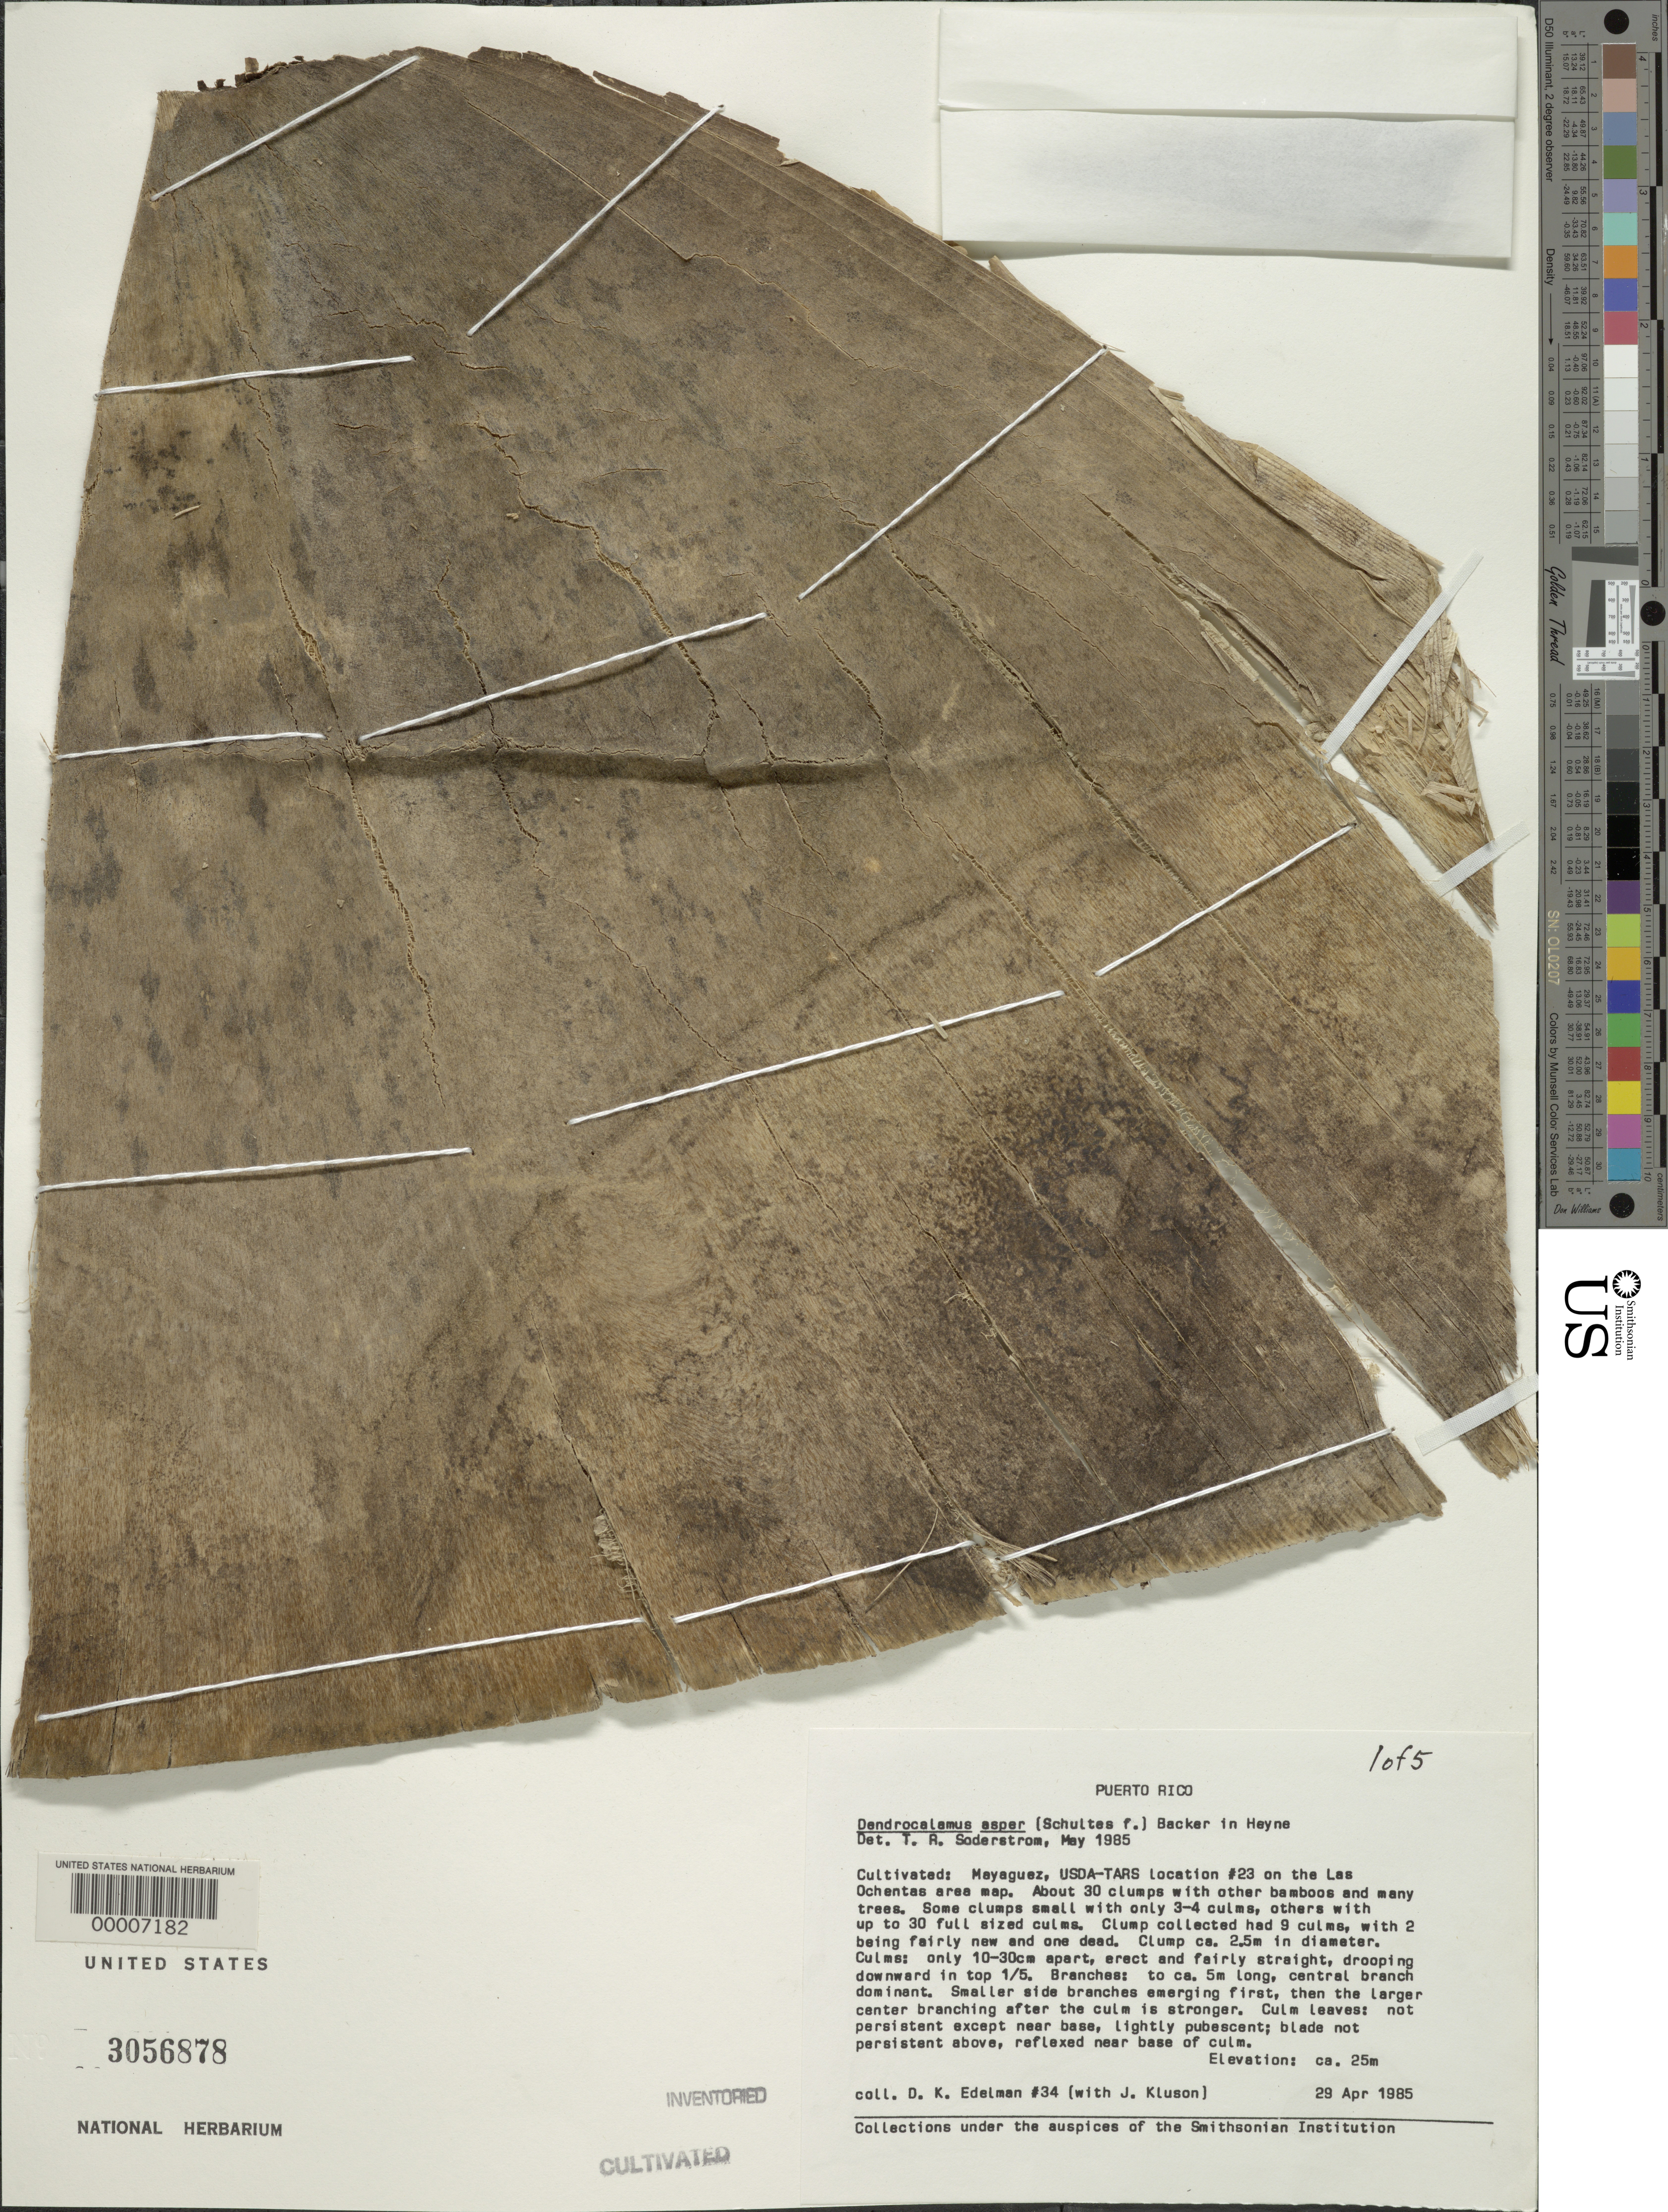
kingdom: Plantae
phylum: Tracheophyta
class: Liliopsida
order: Poales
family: Poaceae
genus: Dendrocalamus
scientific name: Dendrocalamus asper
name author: (Schult. & Schult. f.) Backer ex K. Heyne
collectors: D. Edelman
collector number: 34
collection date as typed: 29 Apr 1985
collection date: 1985-04-29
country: Puerto Rico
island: Greater Antilles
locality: Mayaguez, usda-tars, location 23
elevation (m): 25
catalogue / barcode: US 3056878